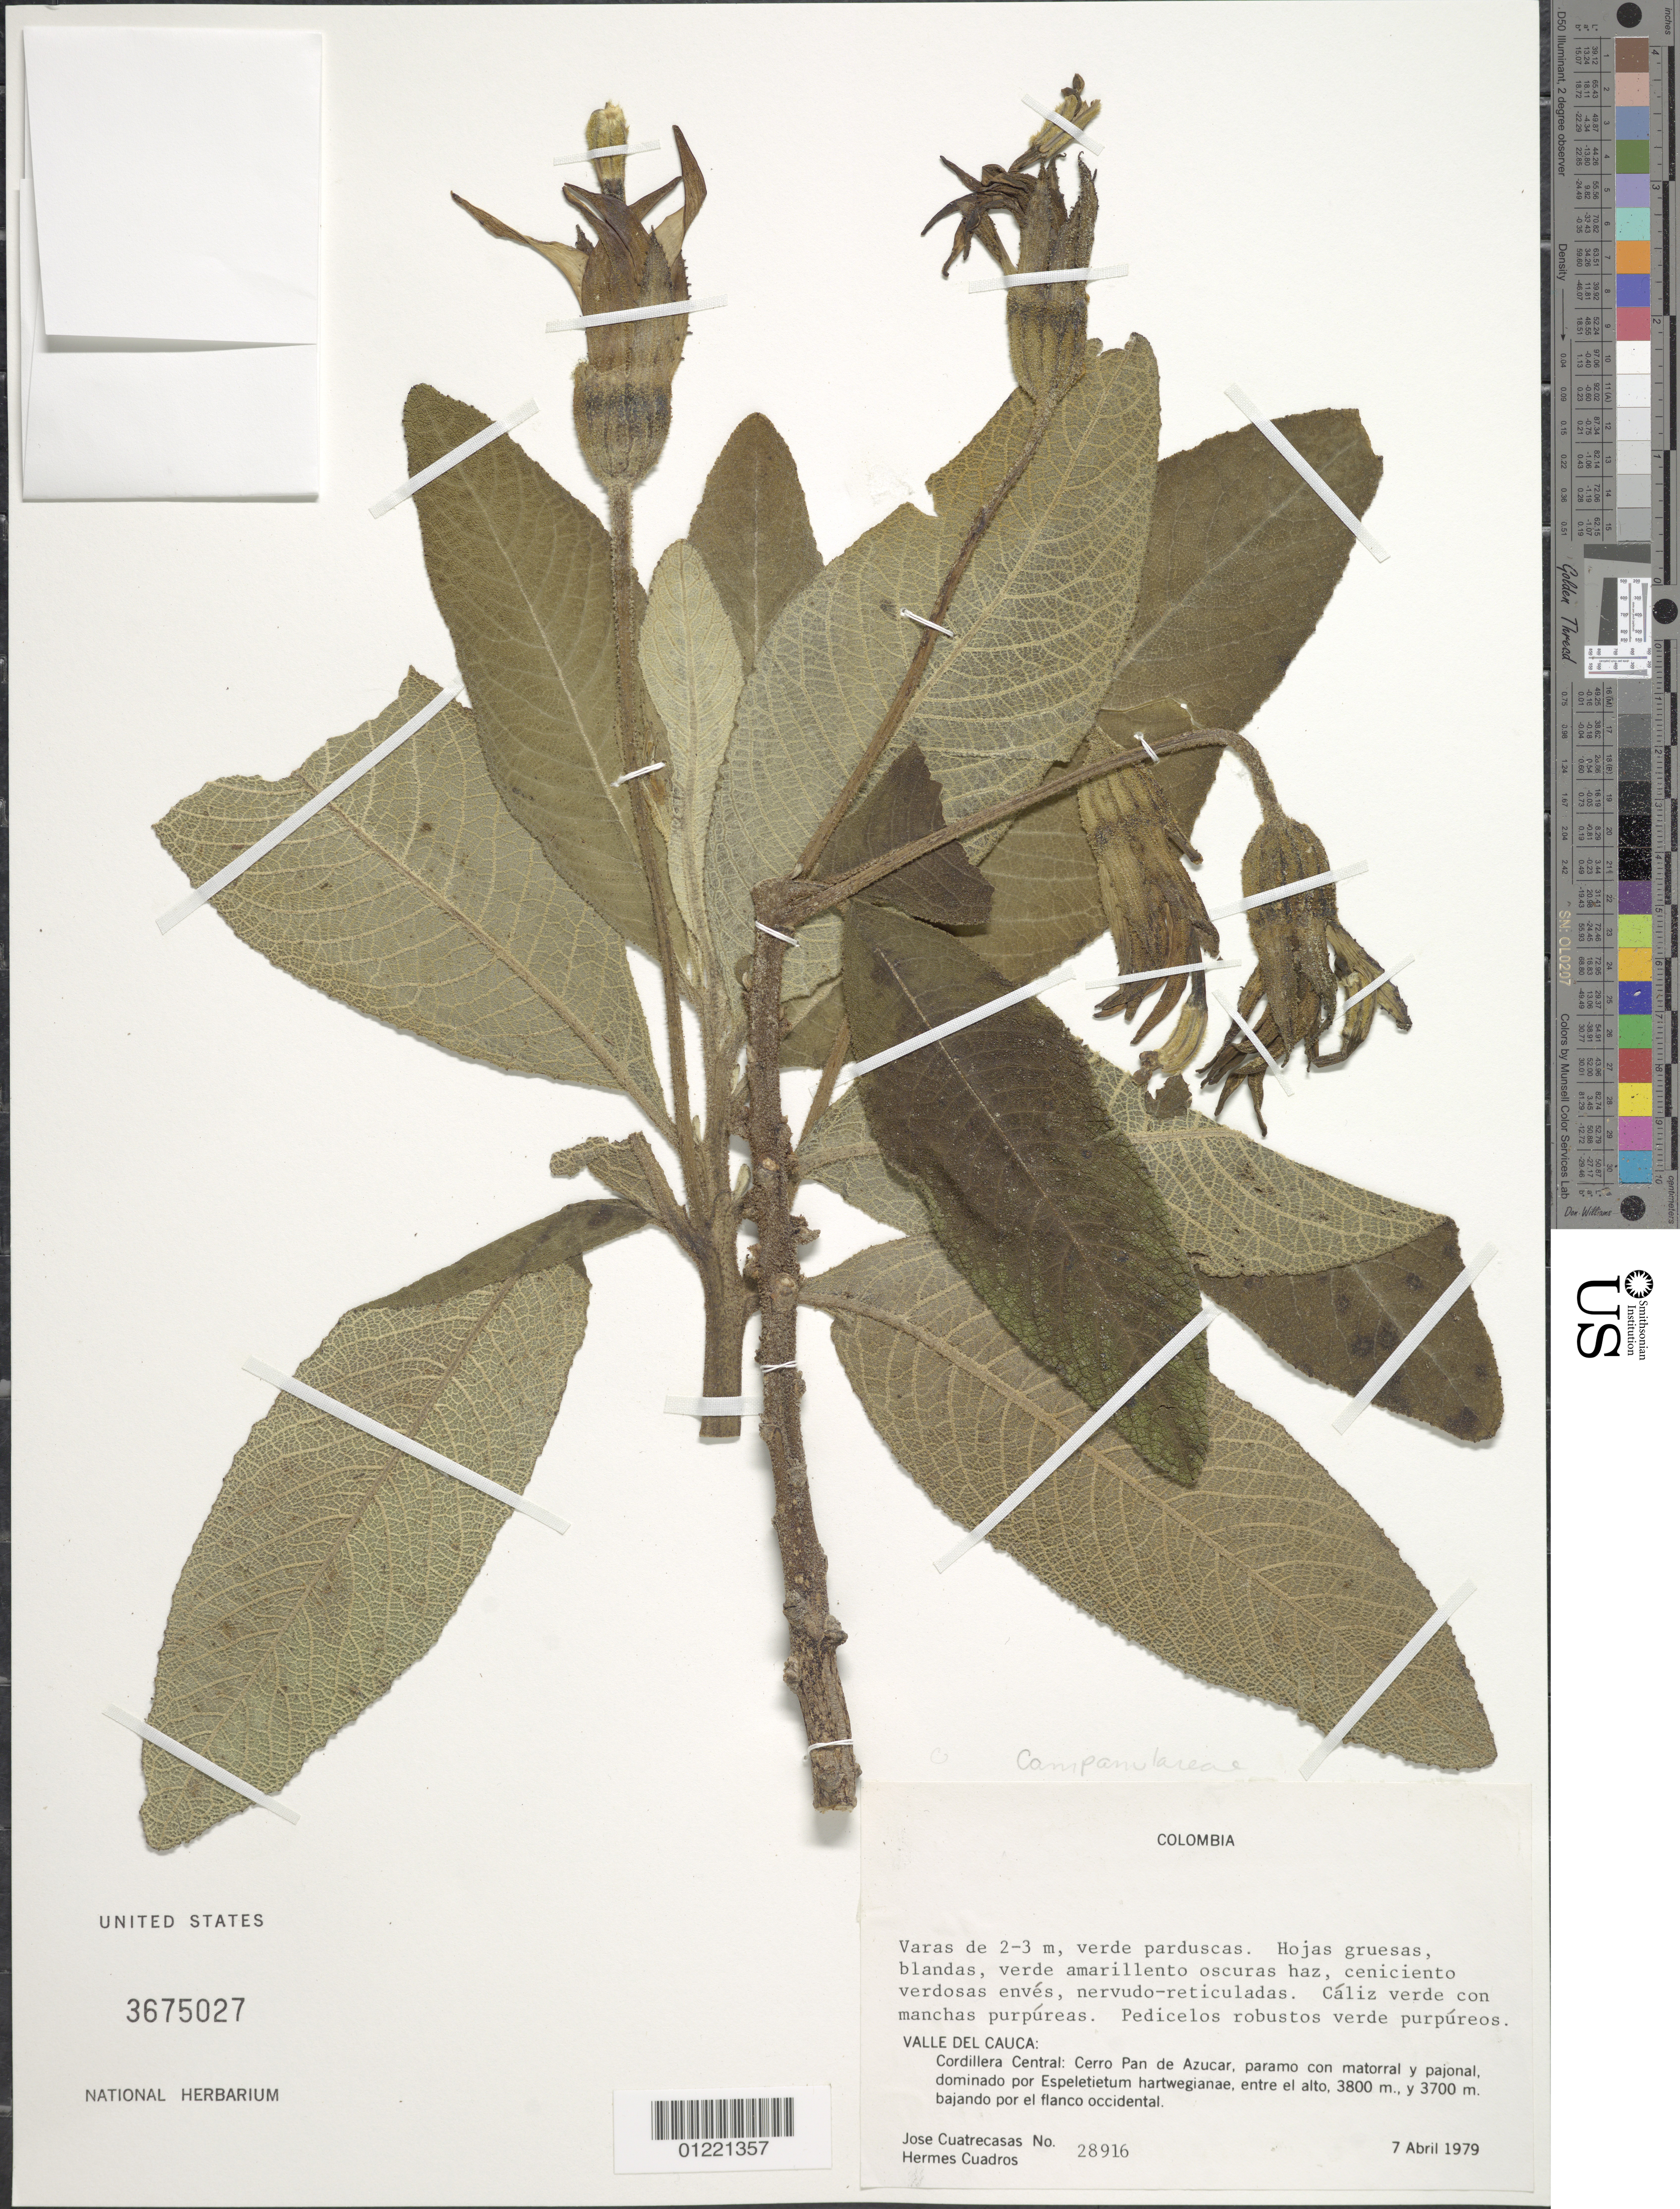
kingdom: Plantae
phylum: Tracheophyta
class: Magnoliopsida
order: Asterales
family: Campanulaceae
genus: Centropogon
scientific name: Centropogon sp.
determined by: Lagomarsino, L. P.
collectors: J. Cuatrecasas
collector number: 28916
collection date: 1979-04-07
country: Colombia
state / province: Valle del Cauca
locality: Cordillera Central: Cerro Pan de Azucar, paramo con matorral y pajonal, dominado por Espeletietum hartwegianae, entre el alto, bajando por el flanco occidental.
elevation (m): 3800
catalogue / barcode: US 3675027